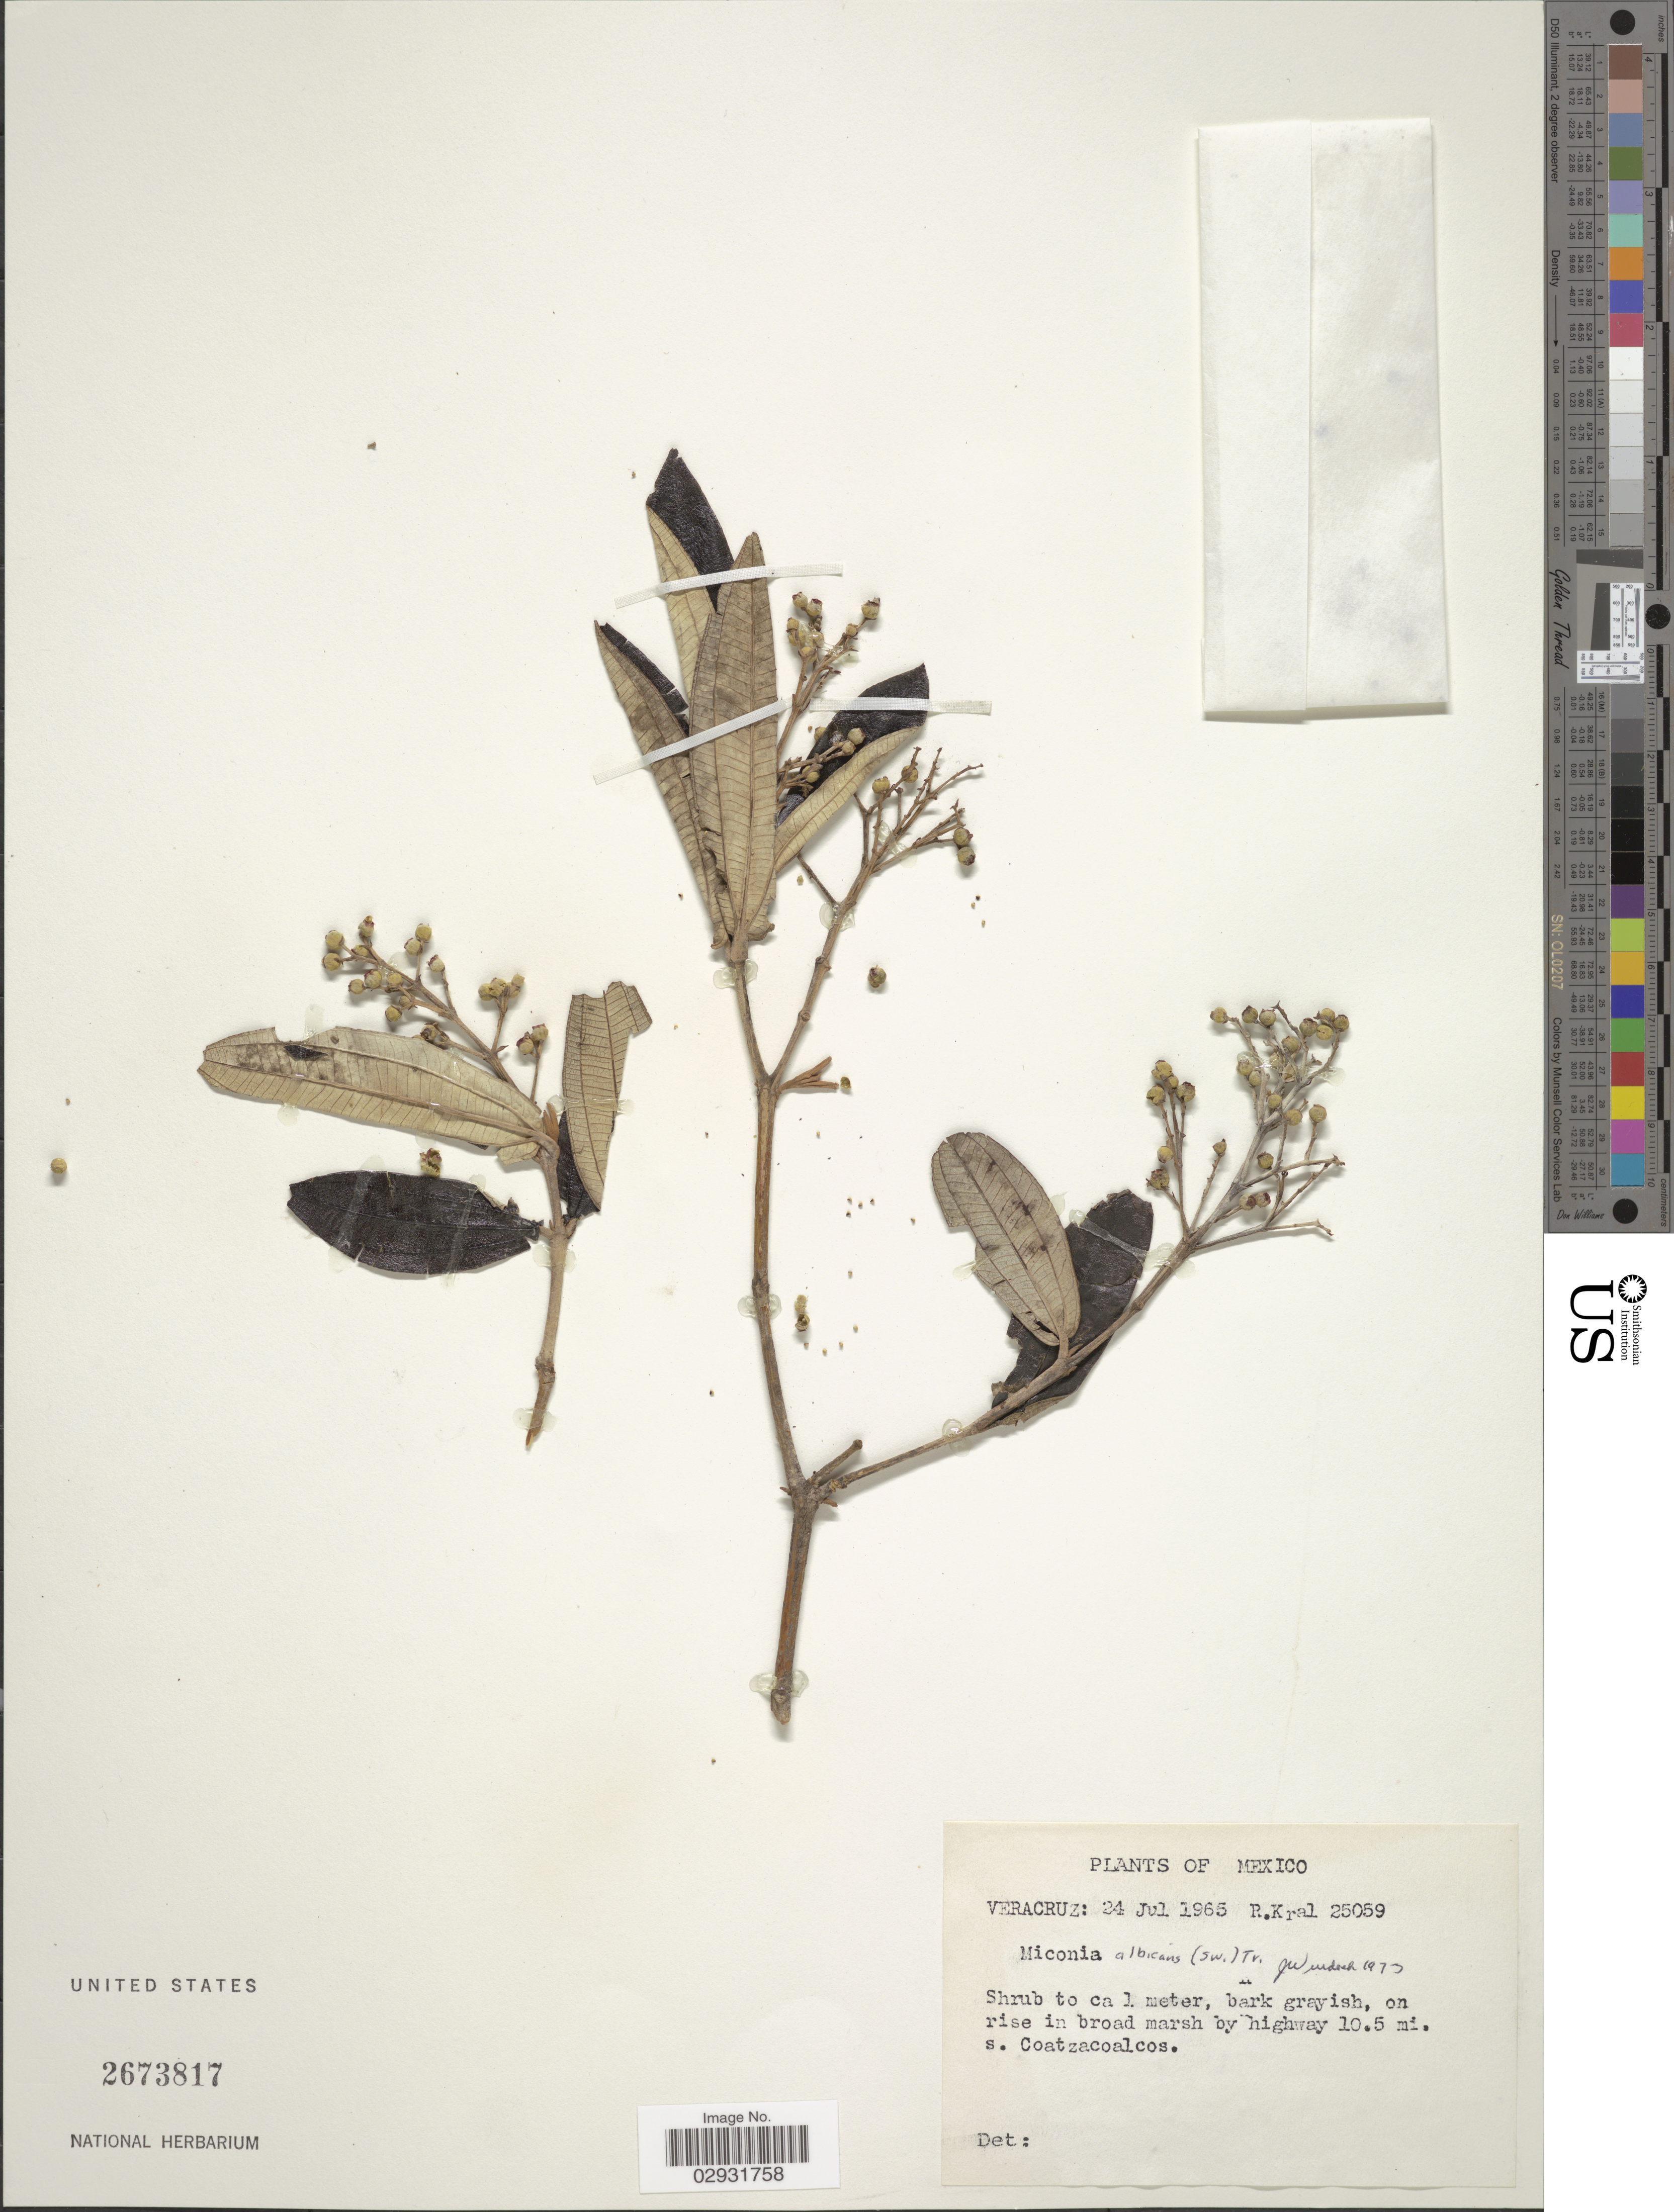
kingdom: Plantae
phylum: Tracheophyta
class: Magnoliopsida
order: Myrtales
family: Melastomataceae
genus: Miconia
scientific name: Miconia albicans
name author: (Sw.) Steud.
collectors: R. Kral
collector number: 25059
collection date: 1965-07-24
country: Mexico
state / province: Veracruz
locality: Veracruz. On rise in broad marsh by highway 10.5 mi. s. Coatzacoalcos.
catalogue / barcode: US 2673817